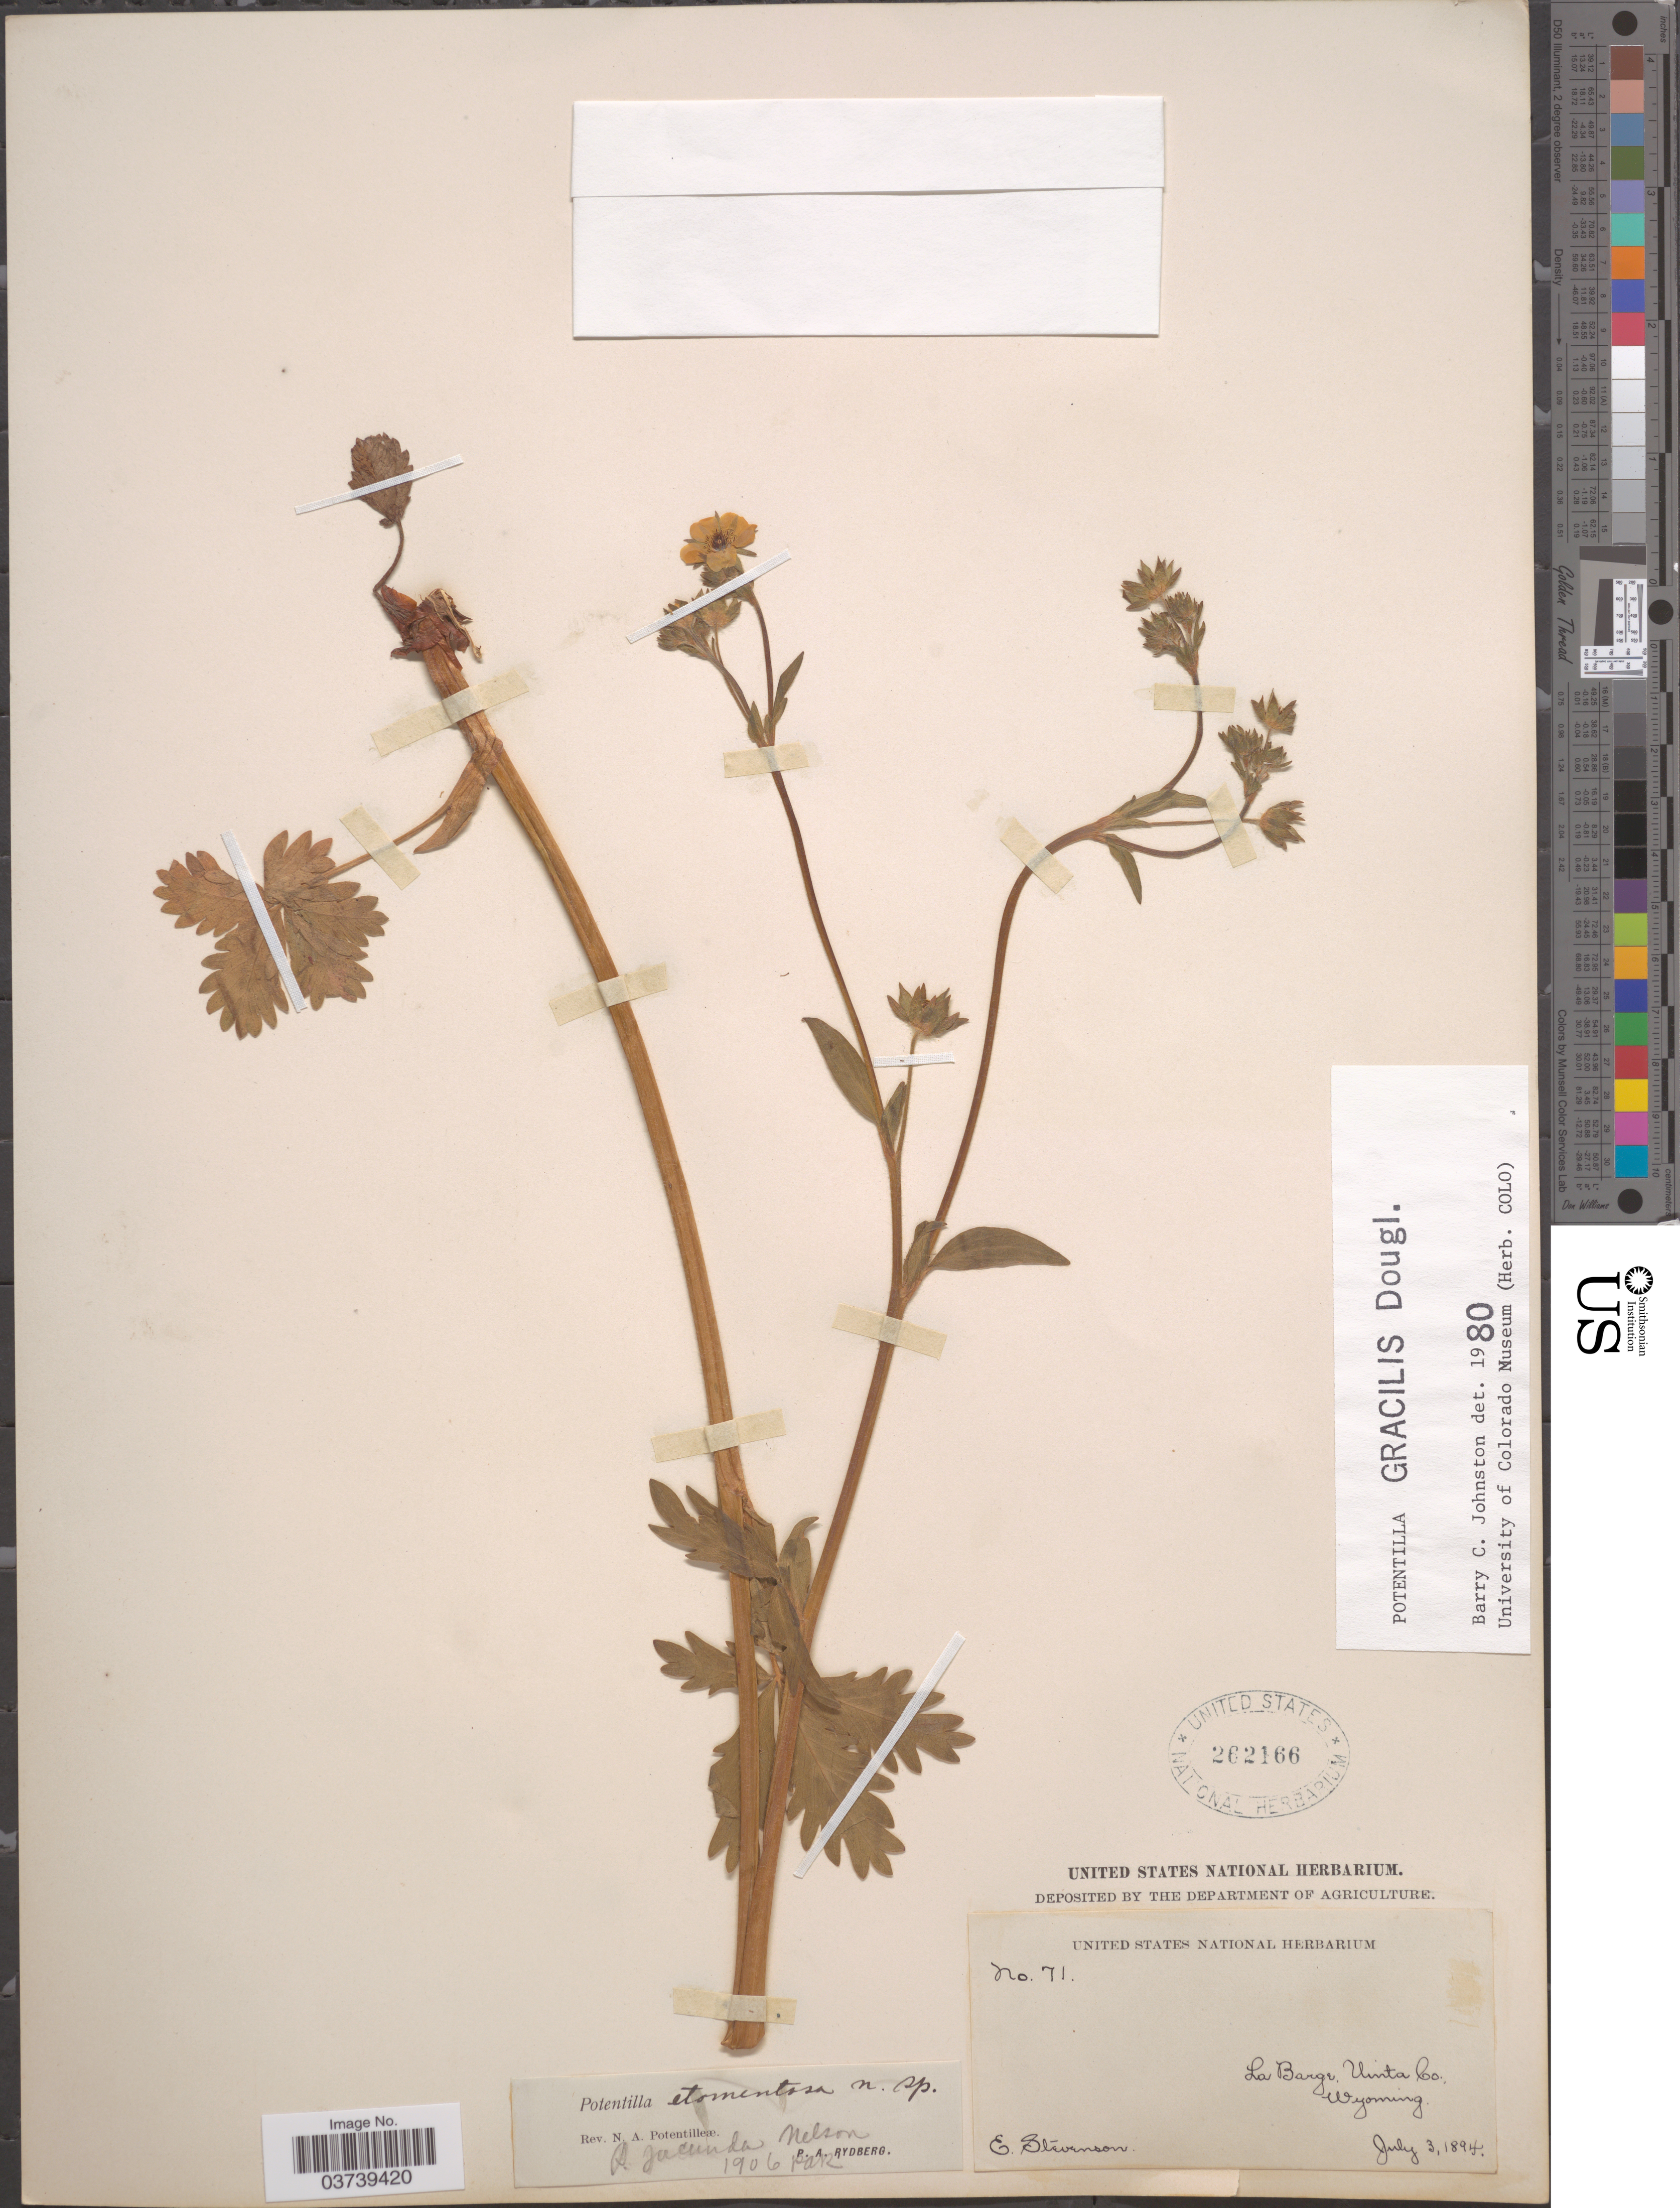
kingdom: Plantae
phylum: Tracheophyta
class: Magnoliopsida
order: Rosales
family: Rosaceae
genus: Potentilla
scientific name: Potentilla gracilis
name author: Douglas ex Hook.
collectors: E. Stevenson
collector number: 71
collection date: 1894-07-03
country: United States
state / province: Wyoming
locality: La Barge, Uinta Co.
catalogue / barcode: US 262166